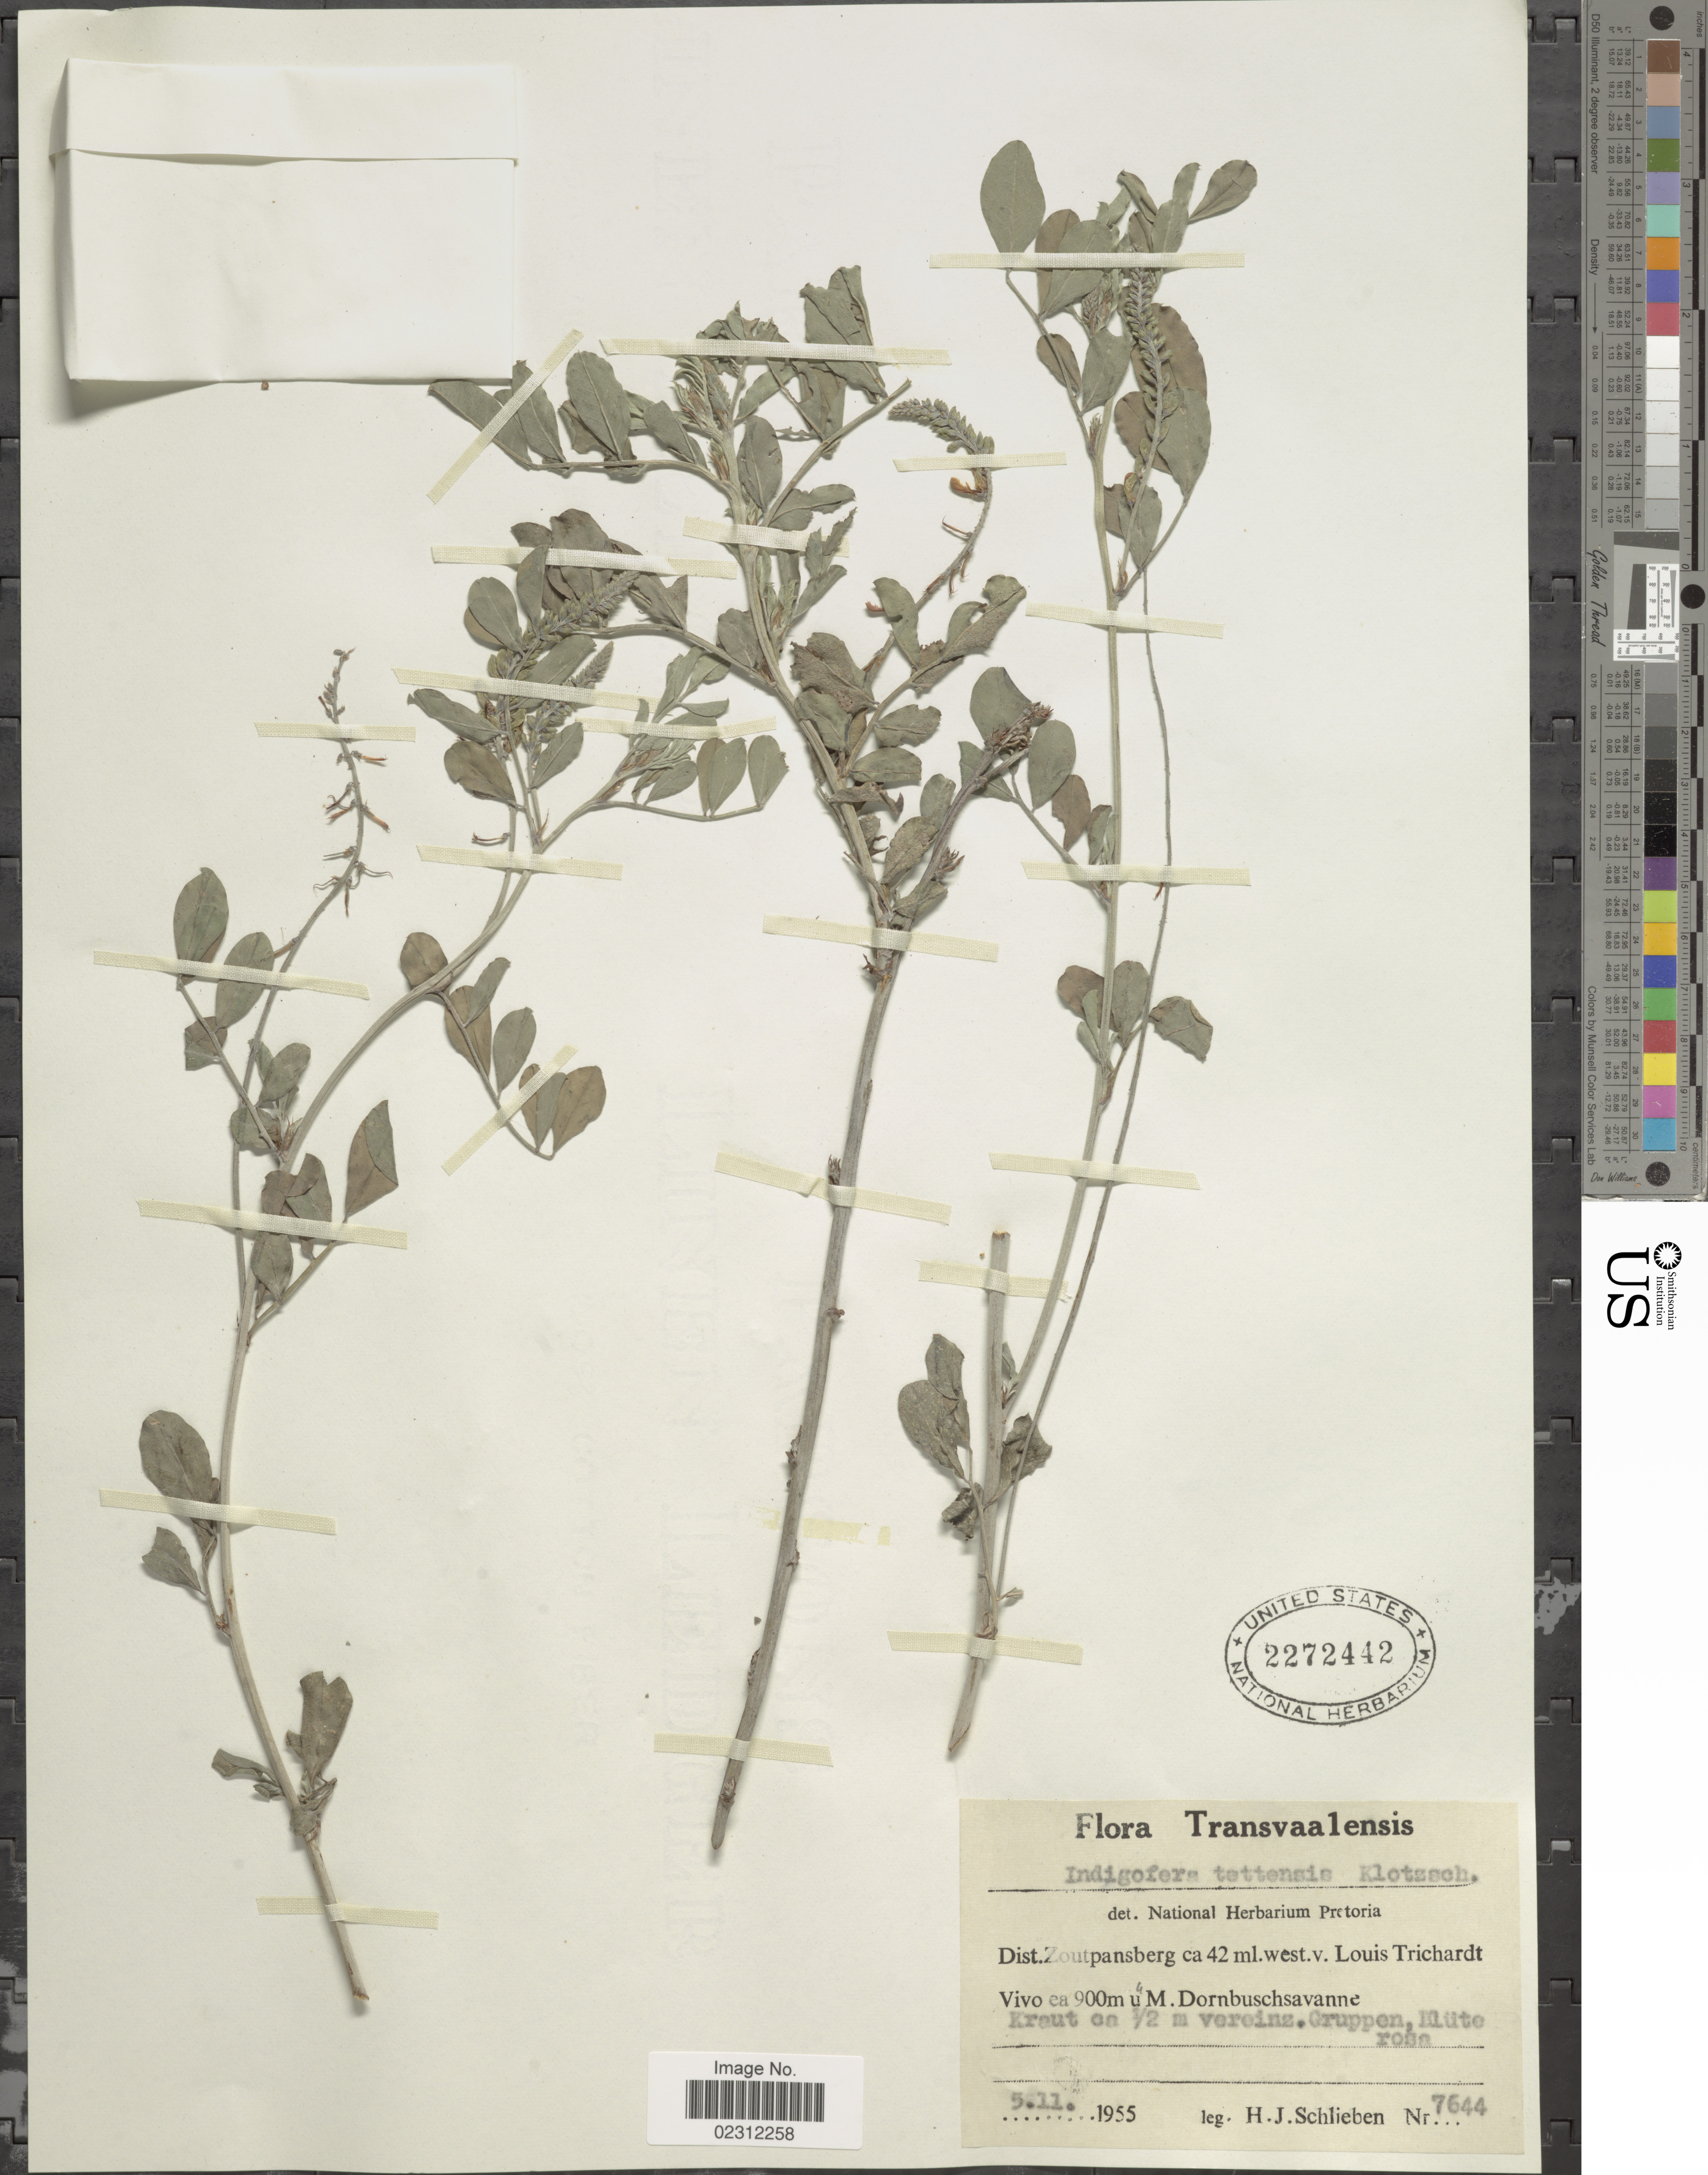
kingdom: Plantae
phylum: Tracheophyta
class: Magnoliopsida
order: Fabales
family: Fabaceae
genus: Indigofera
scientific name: Indigofera tettensis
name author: Klotzsch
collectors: H. J. Schlieben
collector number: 7644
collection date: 1955-11-05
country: South Africa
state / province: Limpopo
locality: Transvaalensis, Dist. Zoutpansberg ca. 42 ml. west v. Louis Trichardt Vivo M. Dornbuschsavanne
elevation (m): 900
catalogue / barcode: US 2272442